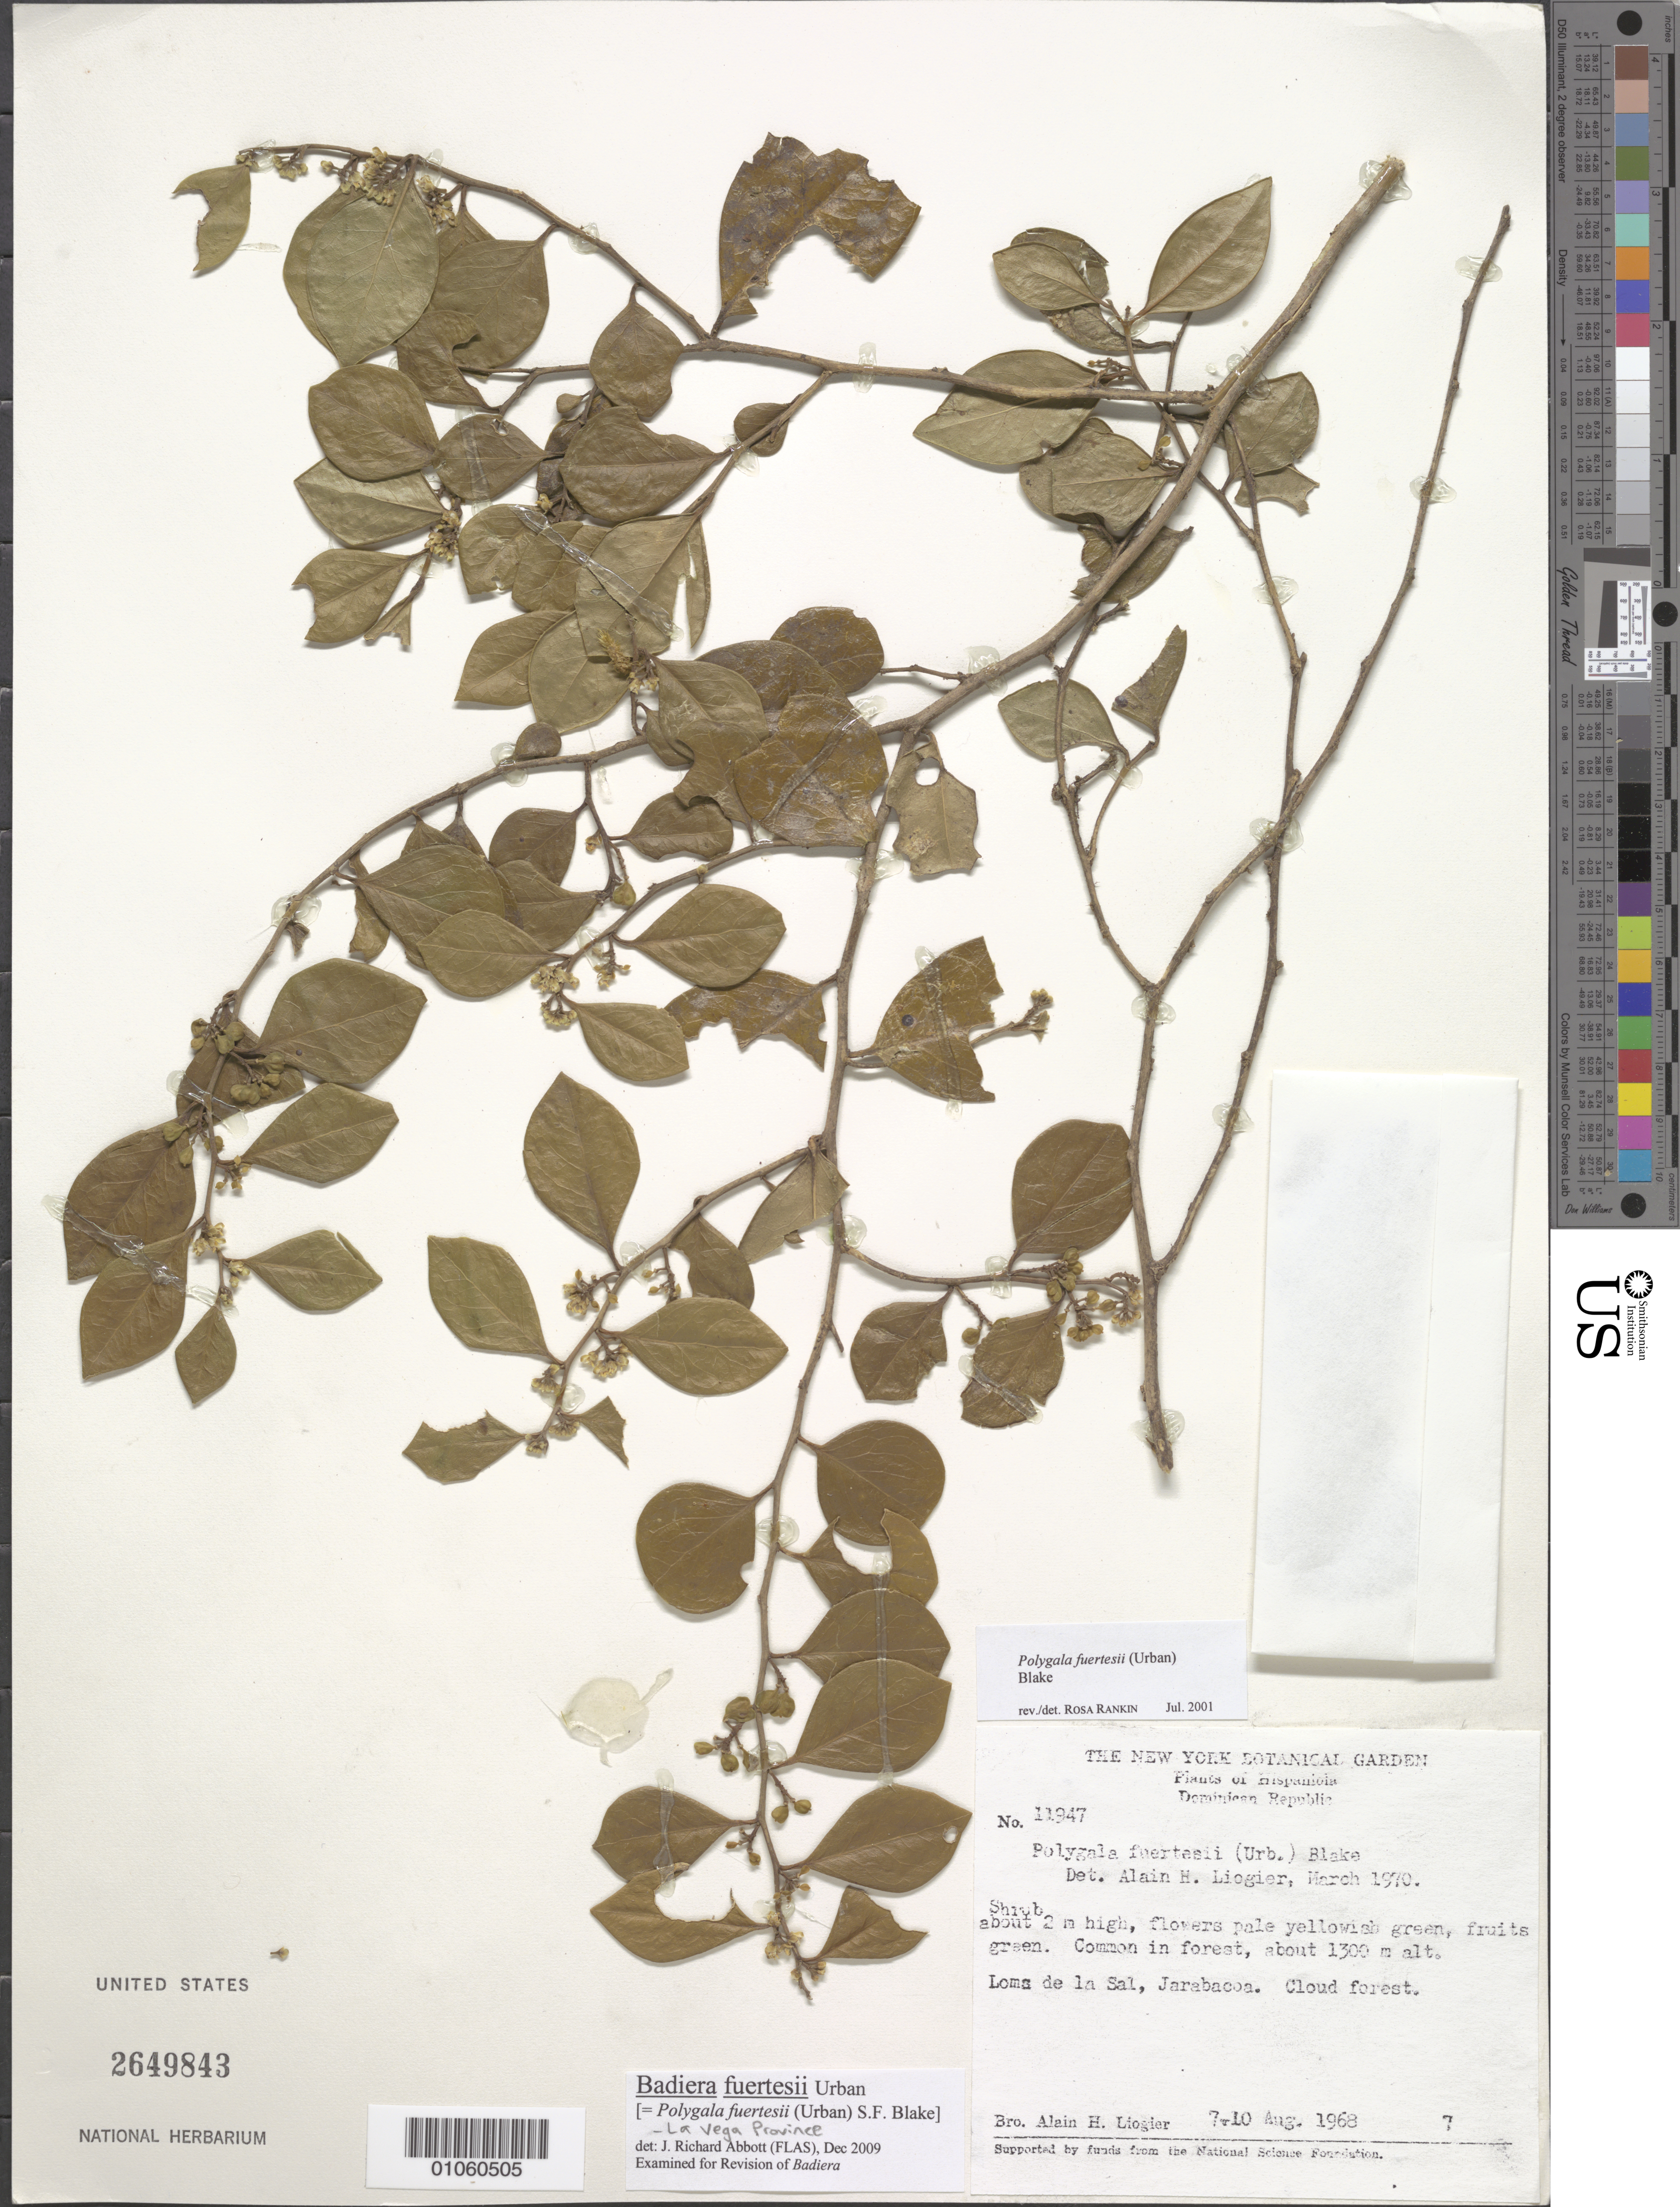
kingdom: Plantae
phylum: Tracheophyta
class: Magnoliopsida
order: Fabales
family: Polygalaceae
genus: Badiera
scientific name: Badiera fuertesii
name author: Urb.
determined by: Abbott, J. R., (FLAS)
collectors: A. H. Liogier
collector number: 11947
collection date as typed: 07 Aug 1968 to 10 Aug 1968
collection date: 1968-08-07/1968-08-10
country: Dominican Republic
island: Hispaniola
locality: Jarabacoa, Loma de la Sal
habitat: Cloud forest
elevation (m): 1300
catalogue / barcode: US 2649843